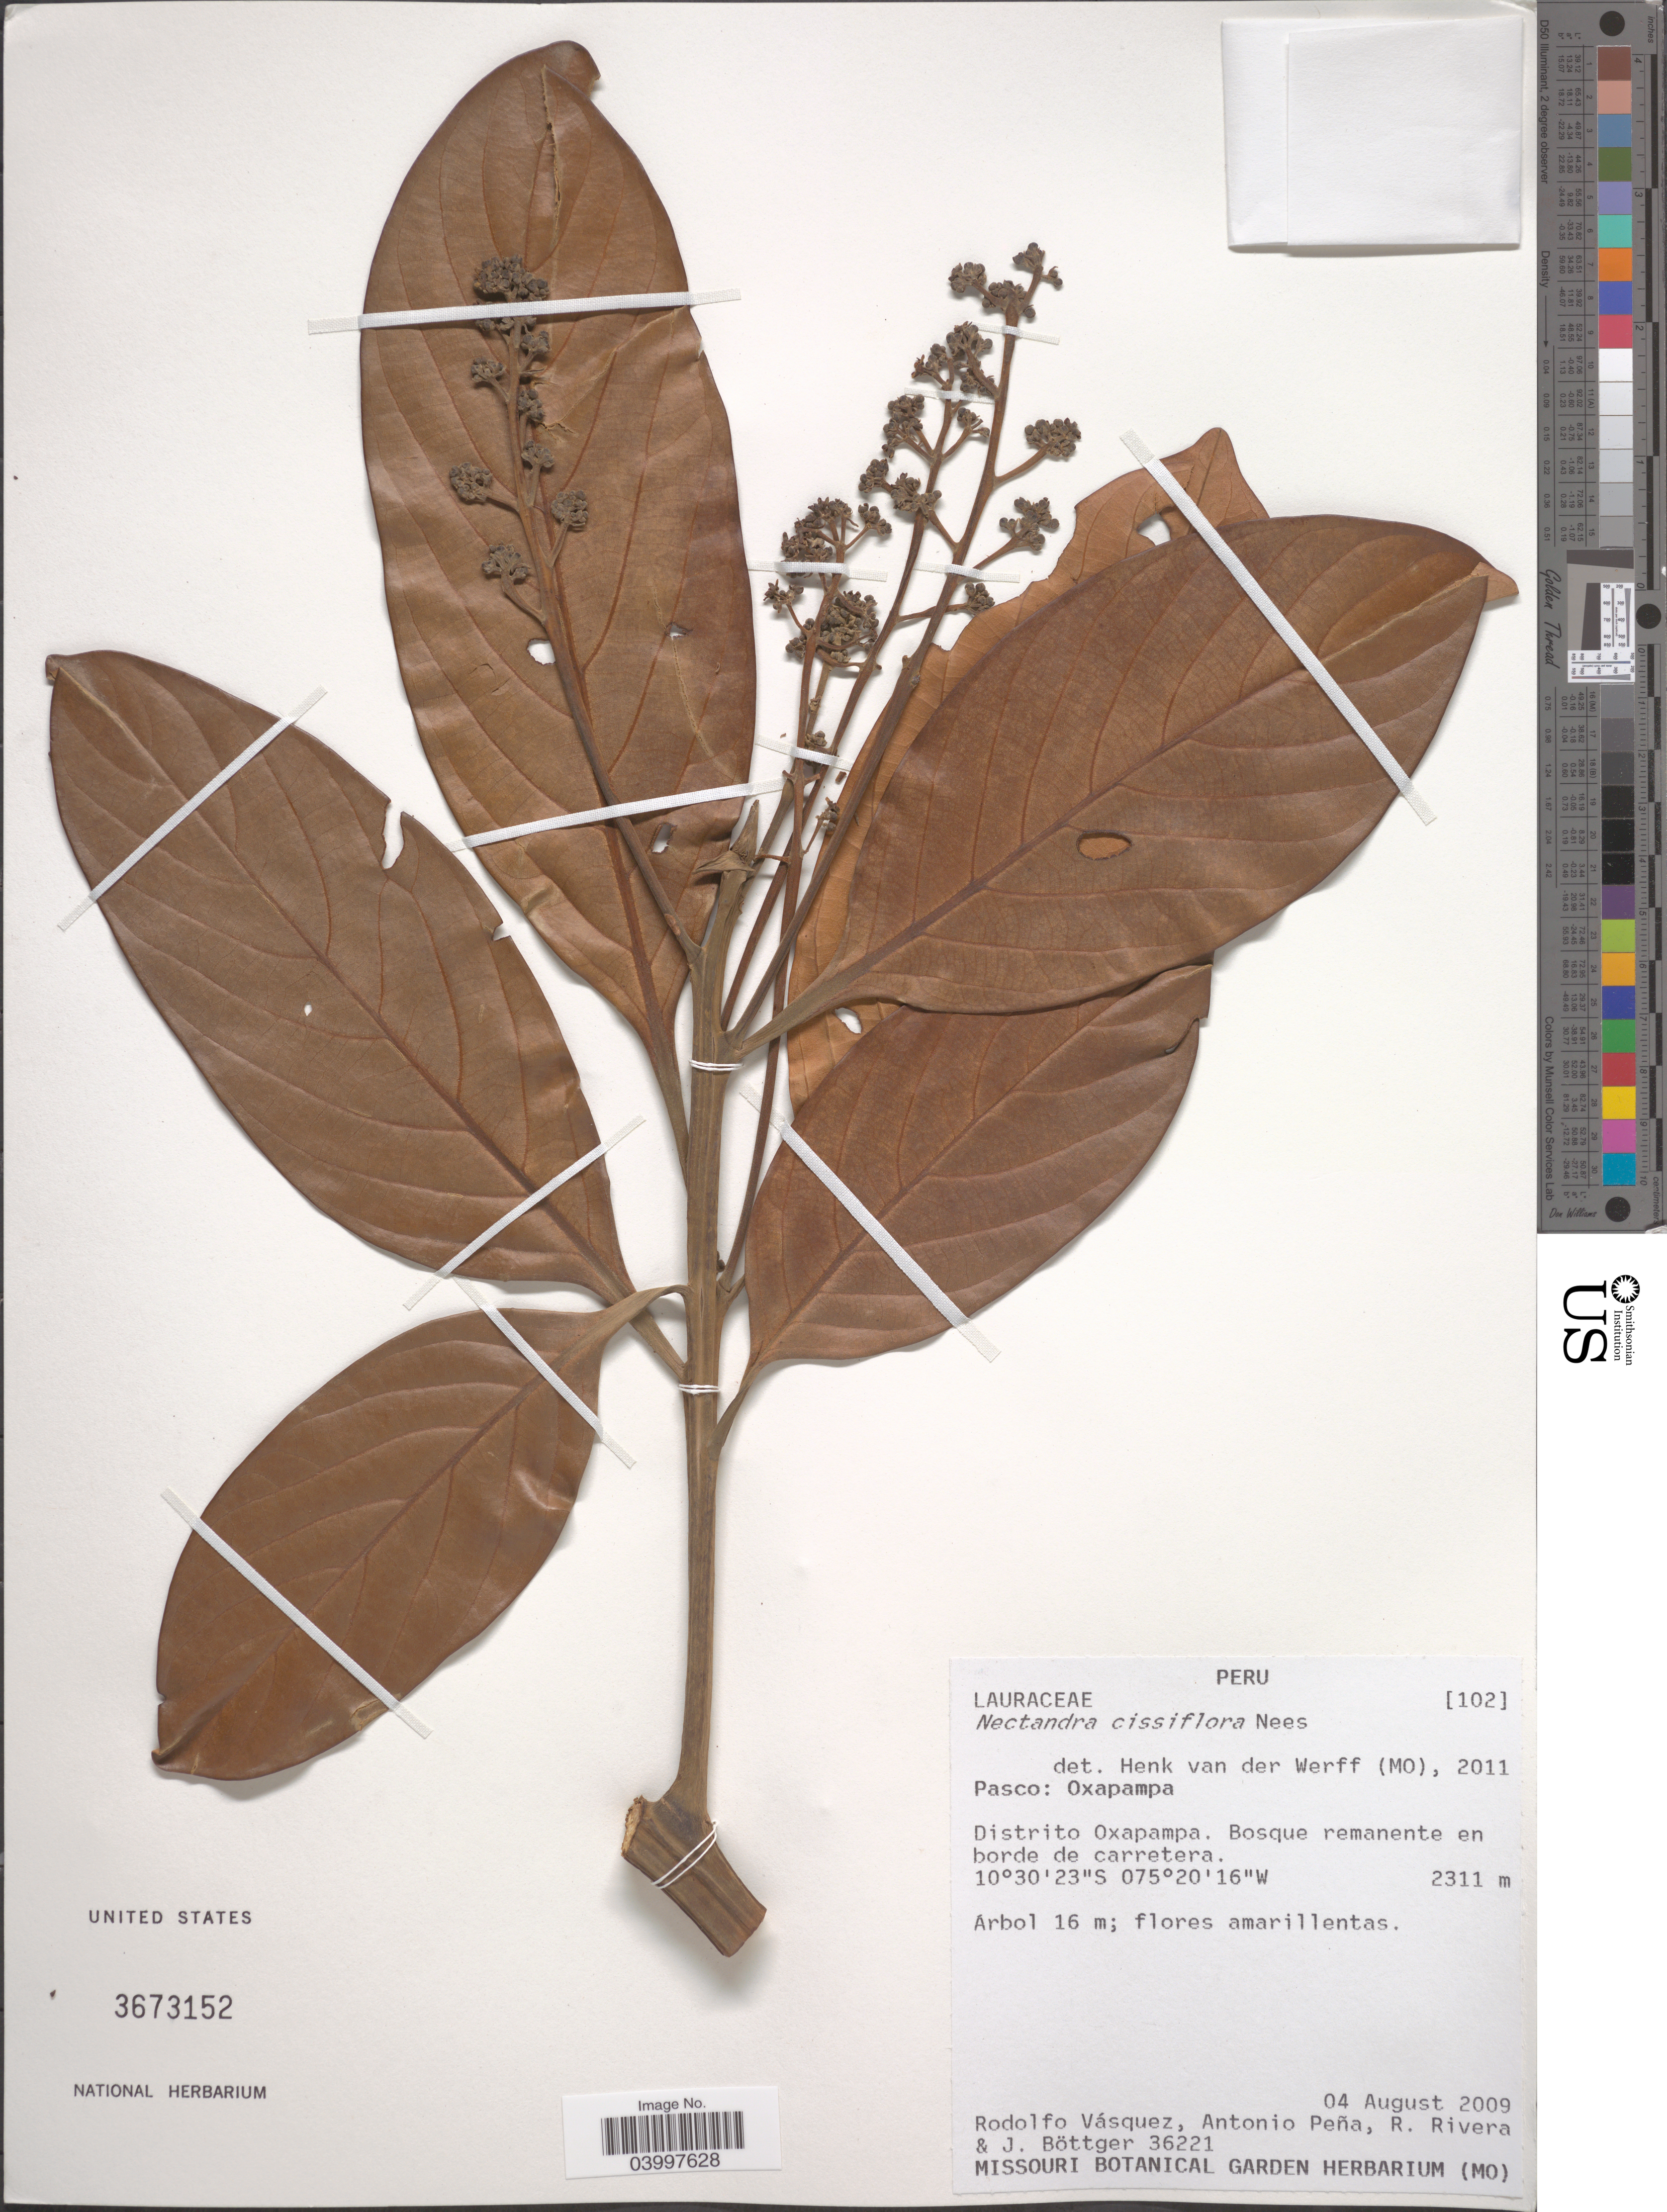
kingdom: Plantae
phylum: Tracheophyta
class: Magnoliopsida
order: Laurales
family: Lauraceae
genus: Nectandra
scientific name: Nectandra cissiflora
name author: Nees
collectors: R. Vásquez, A. Peña, R. Rivera & J. Böttger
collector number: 36221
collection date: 2009-08-04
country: Peru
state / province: Pasco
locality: Oxapampa. Distrito Oxapampa. Bosque remanente en borde de carretera.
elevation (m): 2311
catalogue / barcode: US 3673152